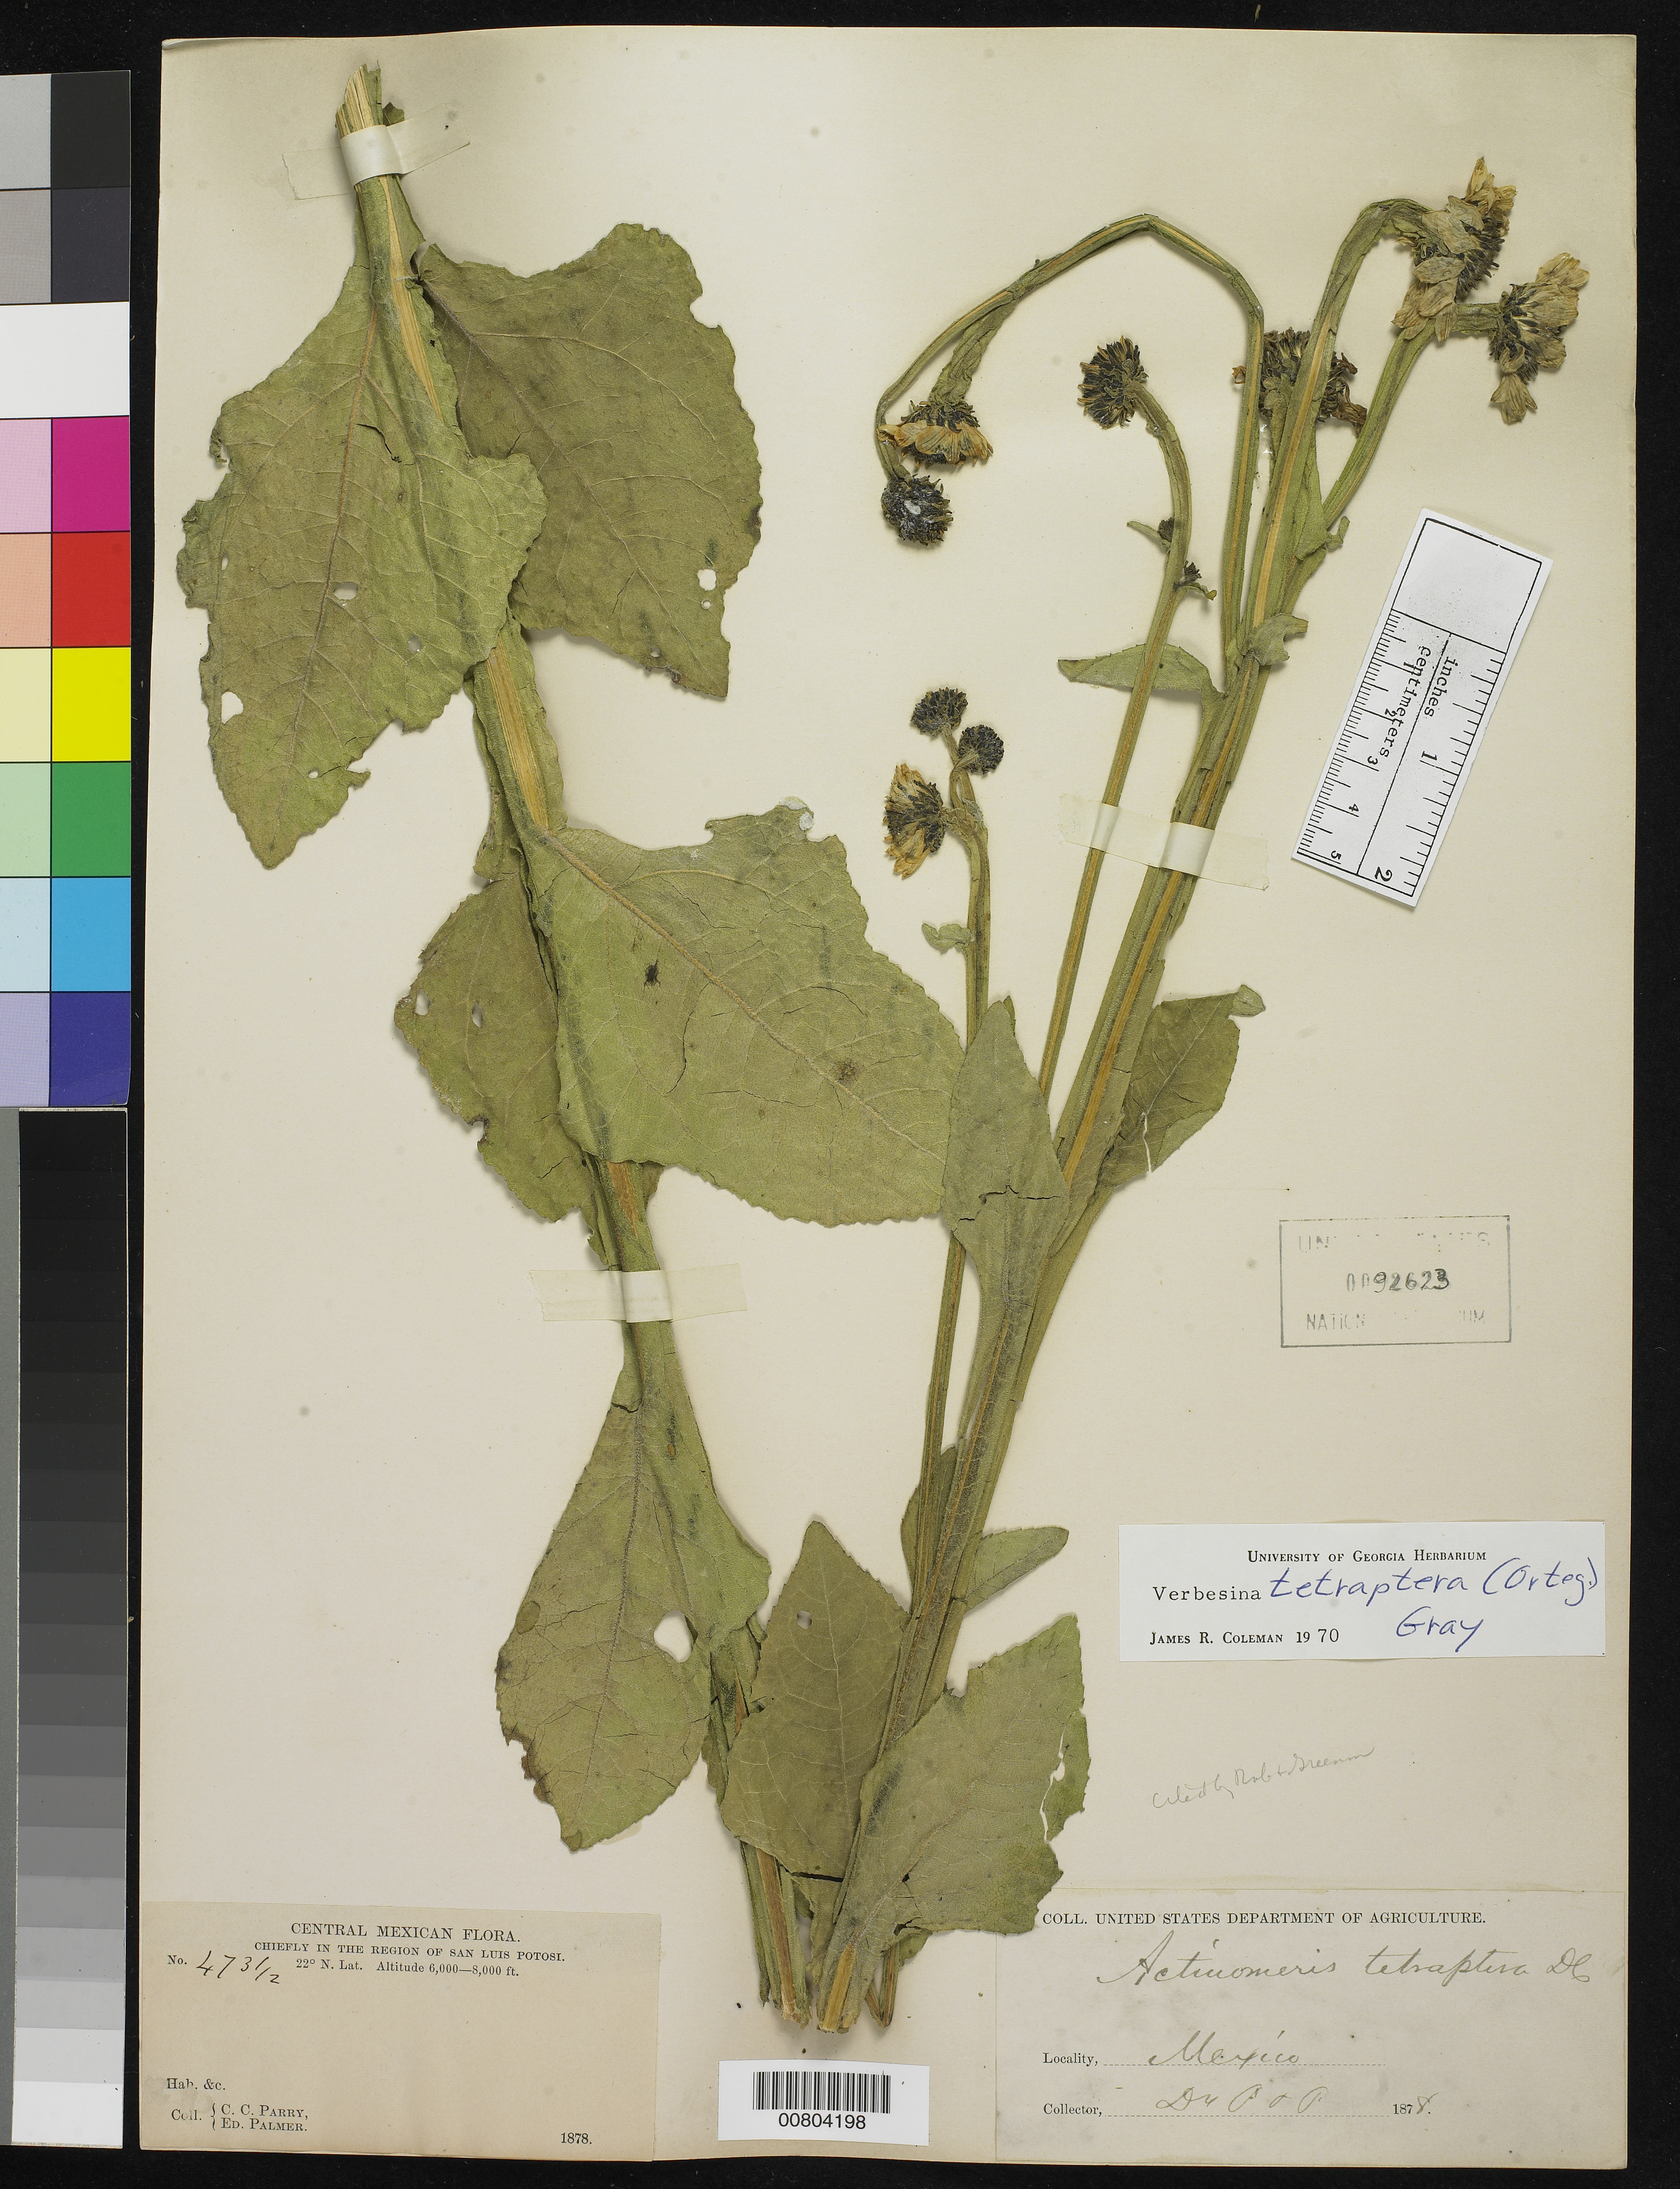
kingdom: Plantae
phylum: Tracheophyta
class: Magnoliopsida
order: Asterales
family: Asteraceae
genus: Verbesina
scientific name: Verbesina tetraptera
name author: (Ortega) A. Gray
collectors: C. C. Parry & E. Palmer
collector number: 473½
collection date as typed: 1878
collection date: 1878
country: Mexico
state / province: San Luis Potosí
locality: Chiefly in the region of San Luis Potosí.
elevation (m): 1829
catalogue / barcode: US 92623